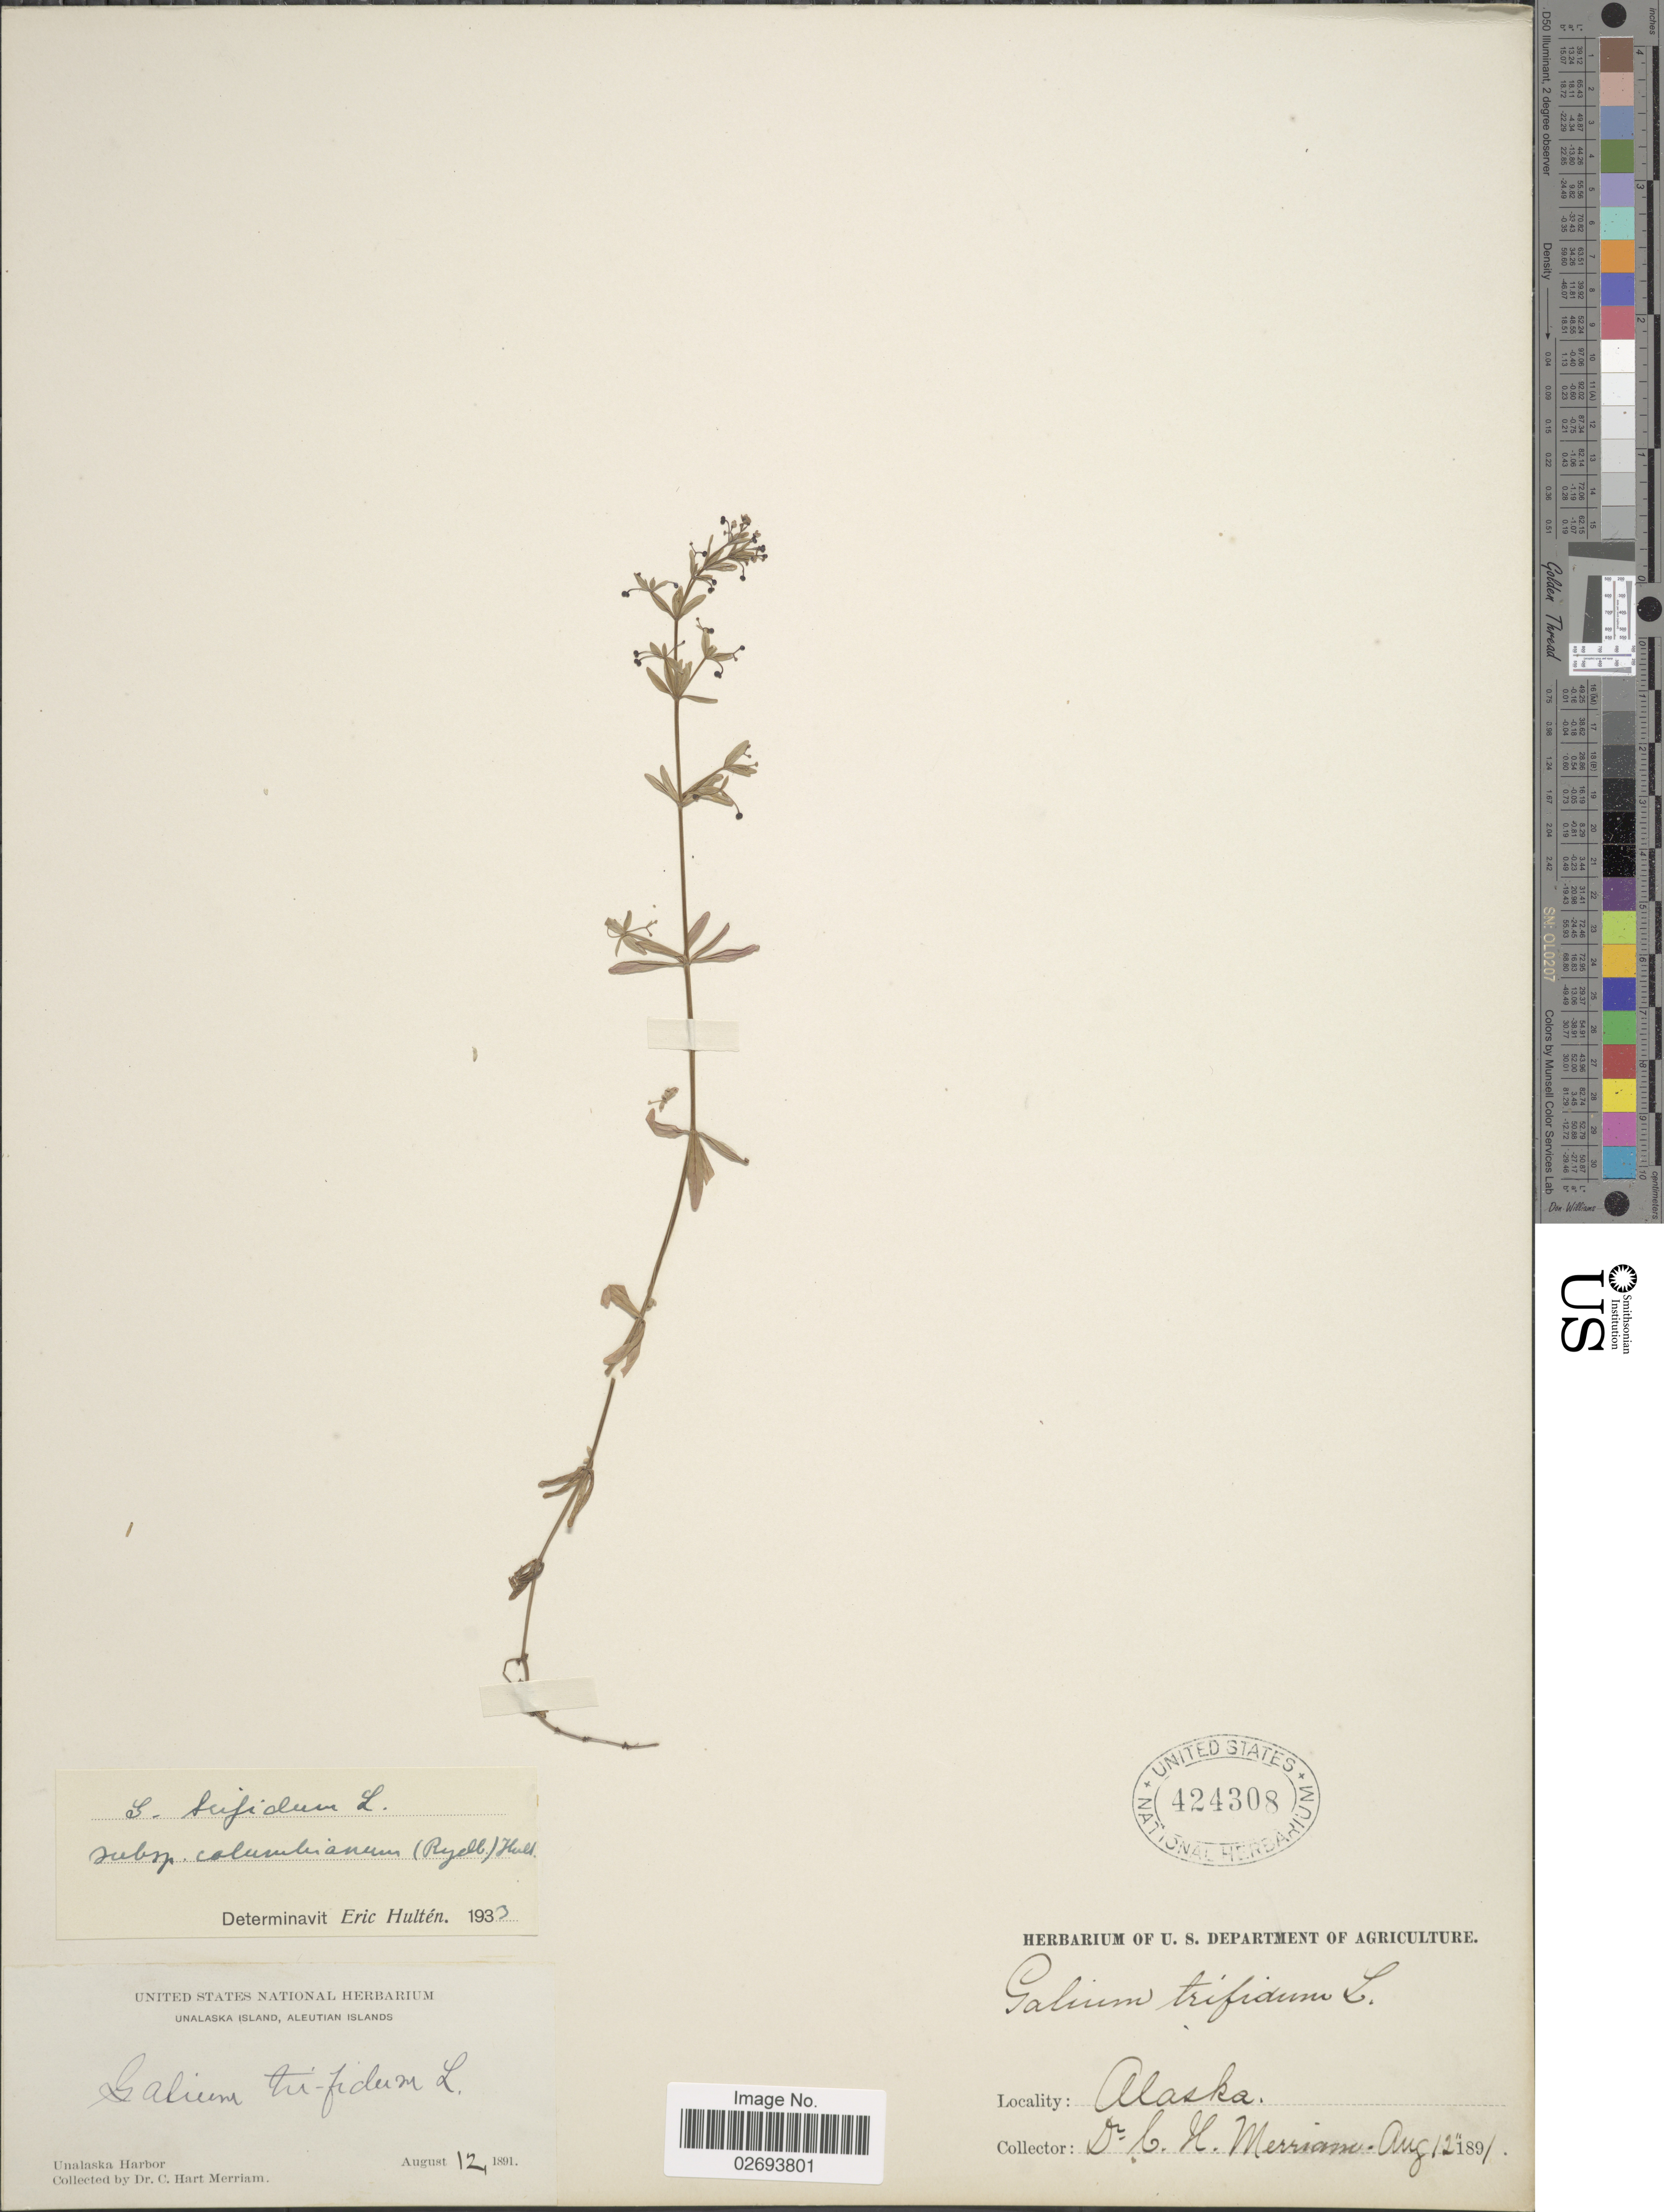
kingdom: Plantae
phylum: Tracheophyta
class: Magnoliopsida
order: Gentianales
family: Rubiaceae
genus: Galium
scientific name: Galium trifidum subsp. columbianum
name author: (Rydb.) Hultén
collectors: C. Merriam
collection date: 1891-08-12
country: United States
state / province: Alaska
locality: Unalaska, Aleutian Islands, Unalaska Harbor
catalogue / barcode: US 424308